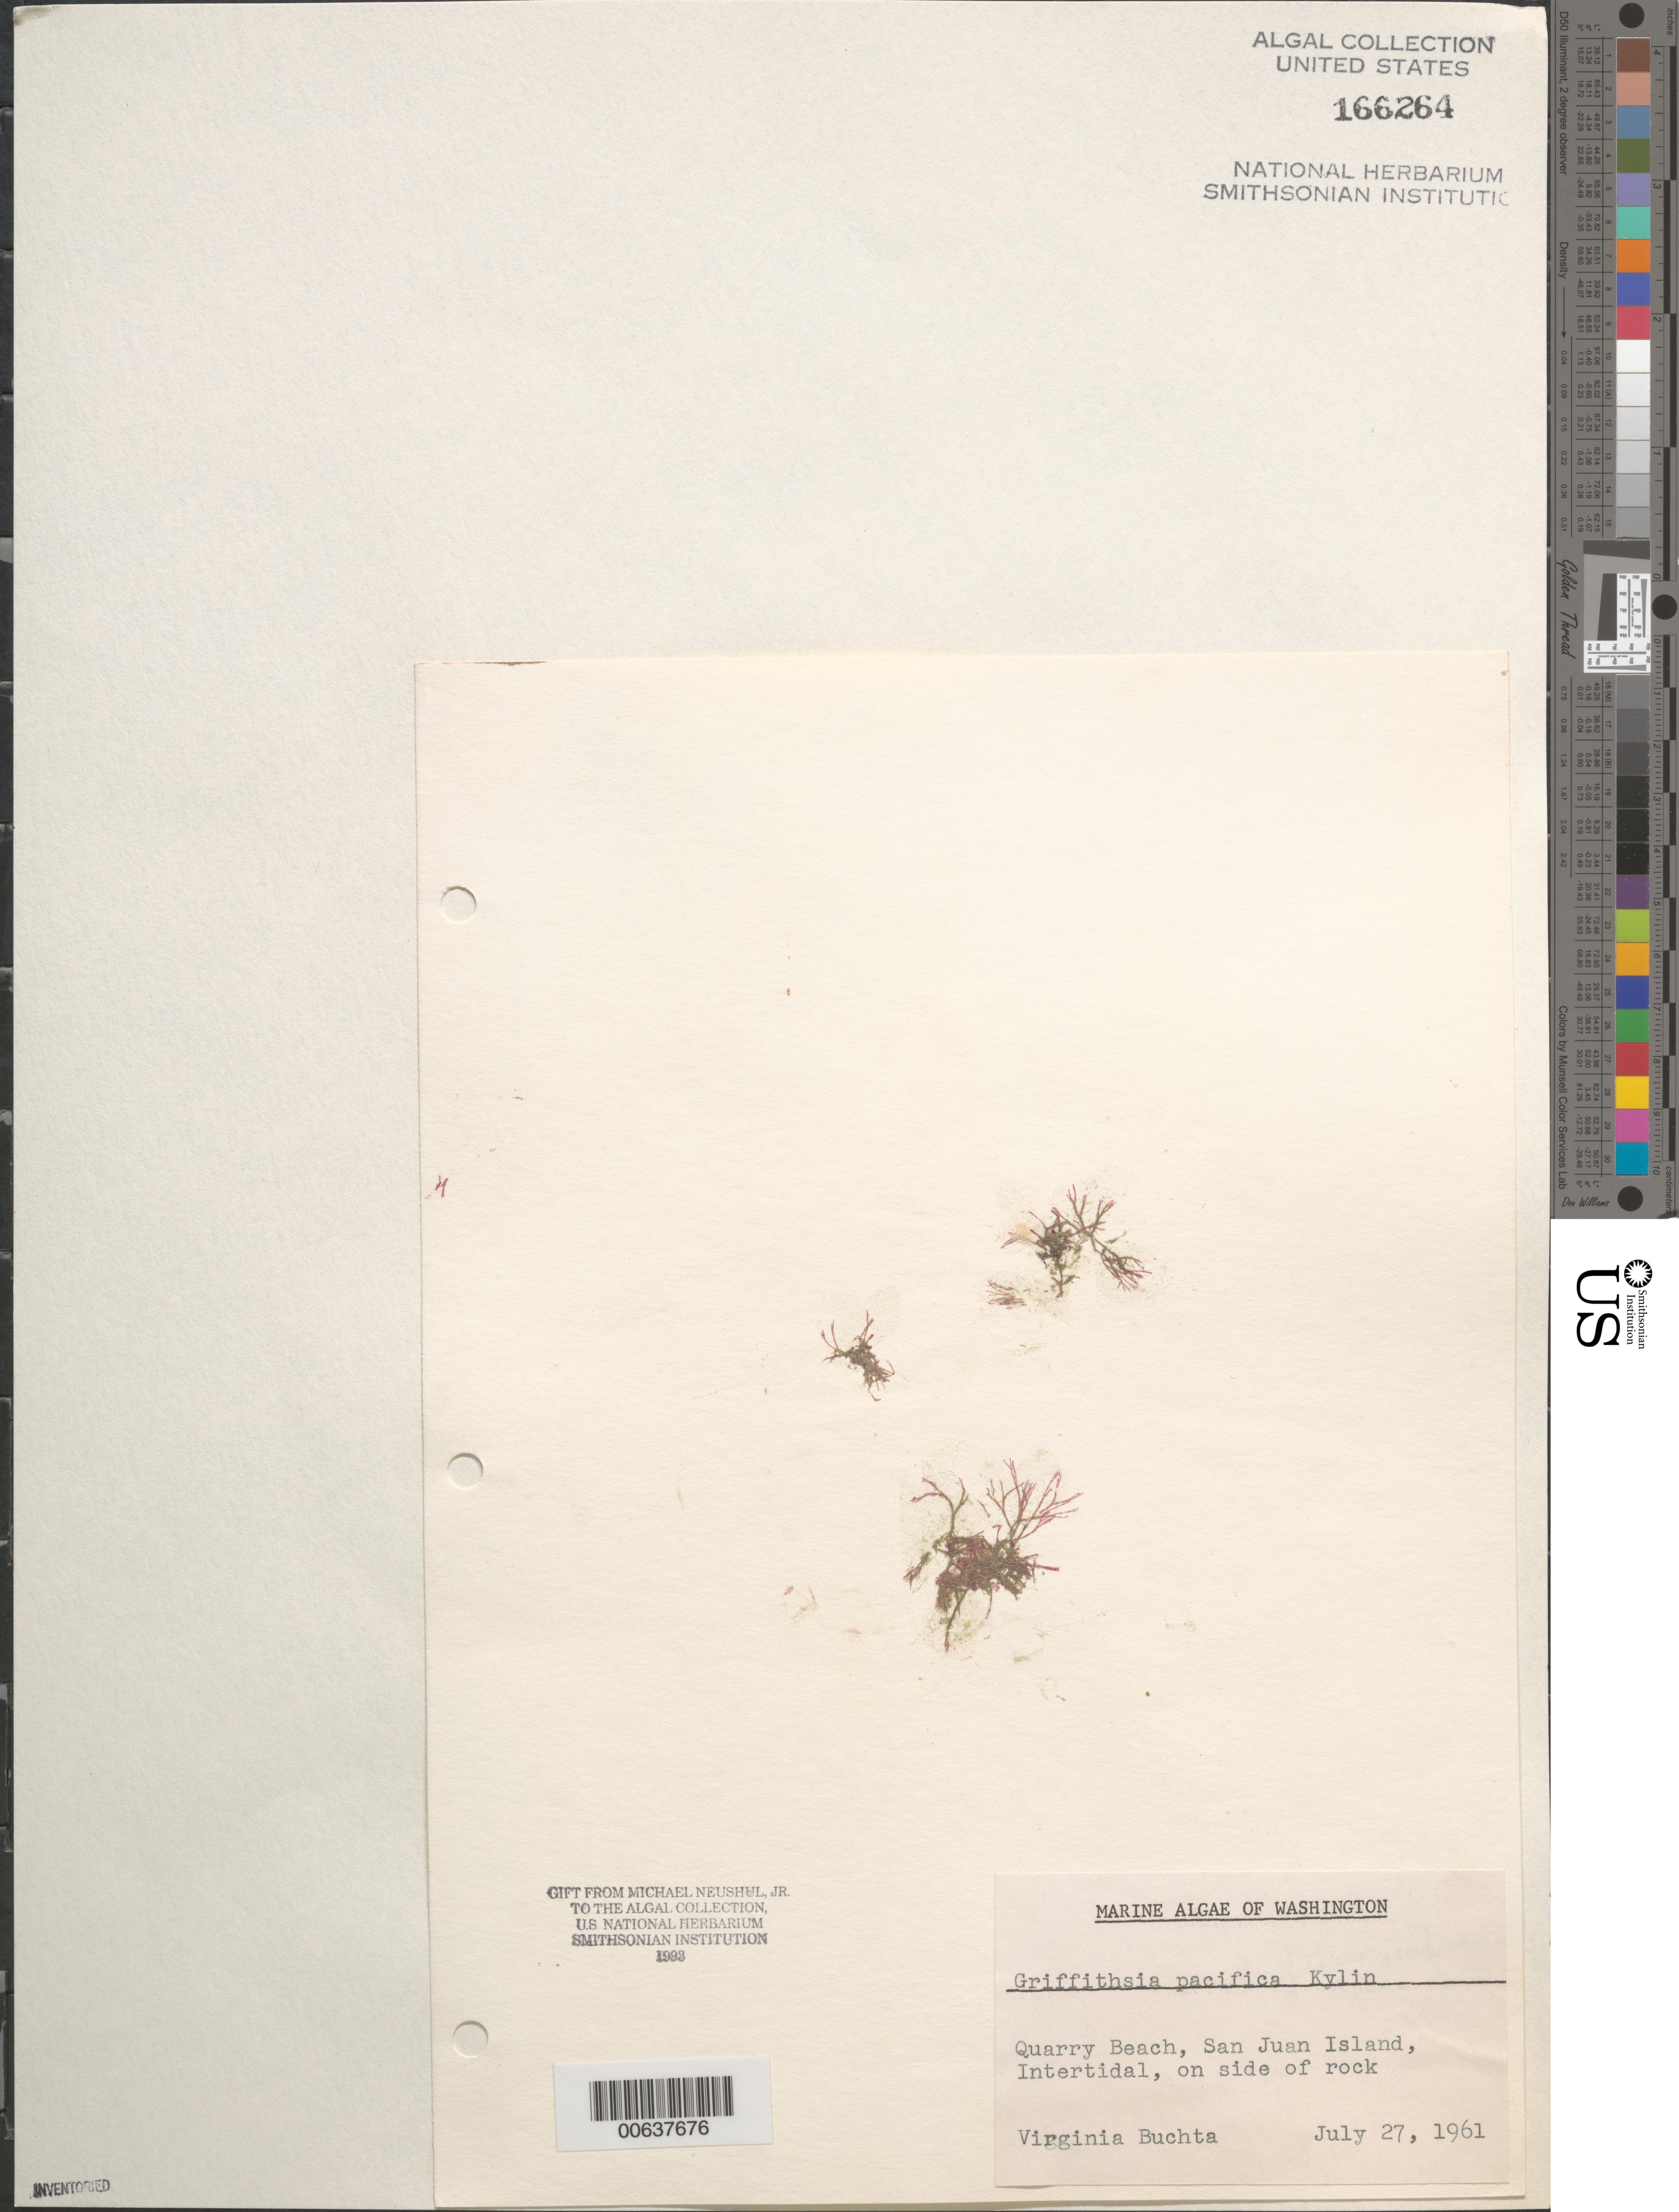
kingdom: Plantae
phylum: Rhodophyta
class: Florideophyceae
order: Ceramiales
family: Wrangeliaceae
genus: Griffithsia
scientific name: Griffithsia pacifica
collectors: V. Buchta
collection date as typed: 27 Jul 1961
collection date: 1961-07-27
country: United States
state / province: Washington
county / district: San Juan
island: San Juan Island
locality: Quarry Beach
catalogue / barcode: US 166264